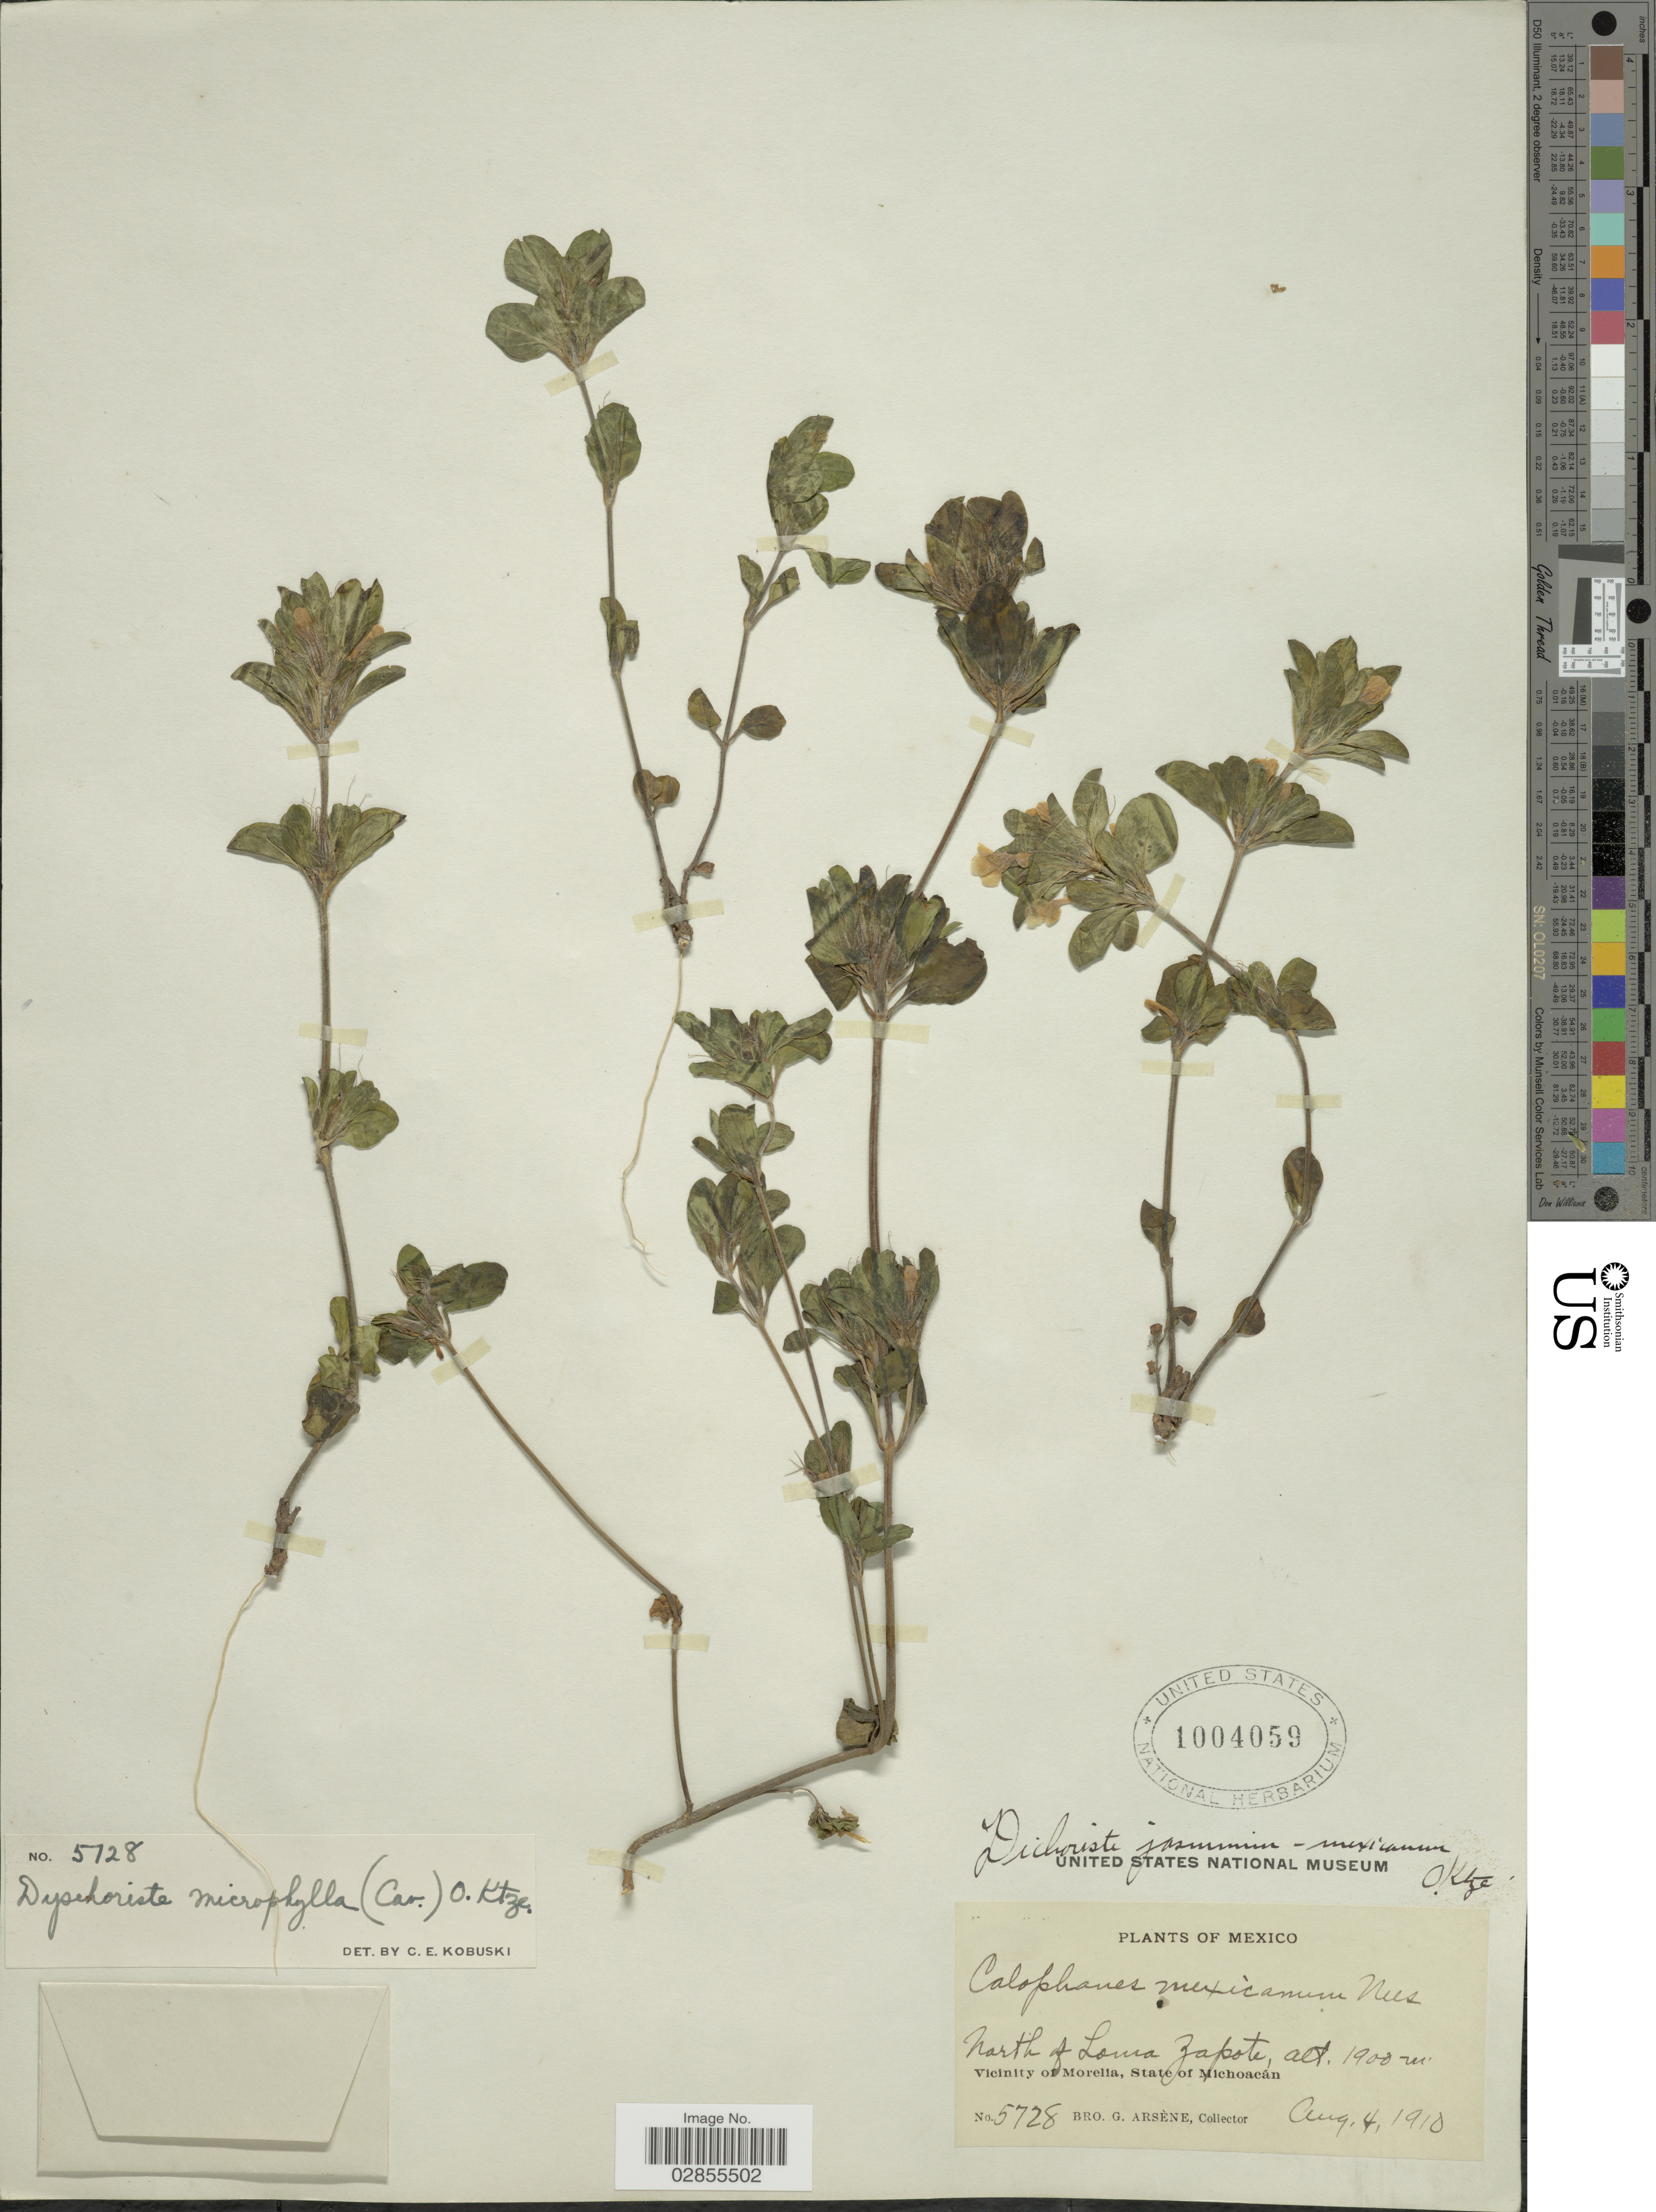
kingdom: Plantae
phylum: Tracheophyta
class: Magnoliopsida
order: Lamiales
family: Acanthaceae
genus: Dyschoriste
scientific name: Dyschoriste microphylla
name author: (Cav.) Kuntze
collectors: Bro. G. Arsène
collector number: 5728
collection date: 1910-08-04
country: Mexico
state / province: Michoacán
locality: North of Loma Zapote, Vicinity of Morelia.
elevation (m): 1900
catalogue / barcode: US 1004059